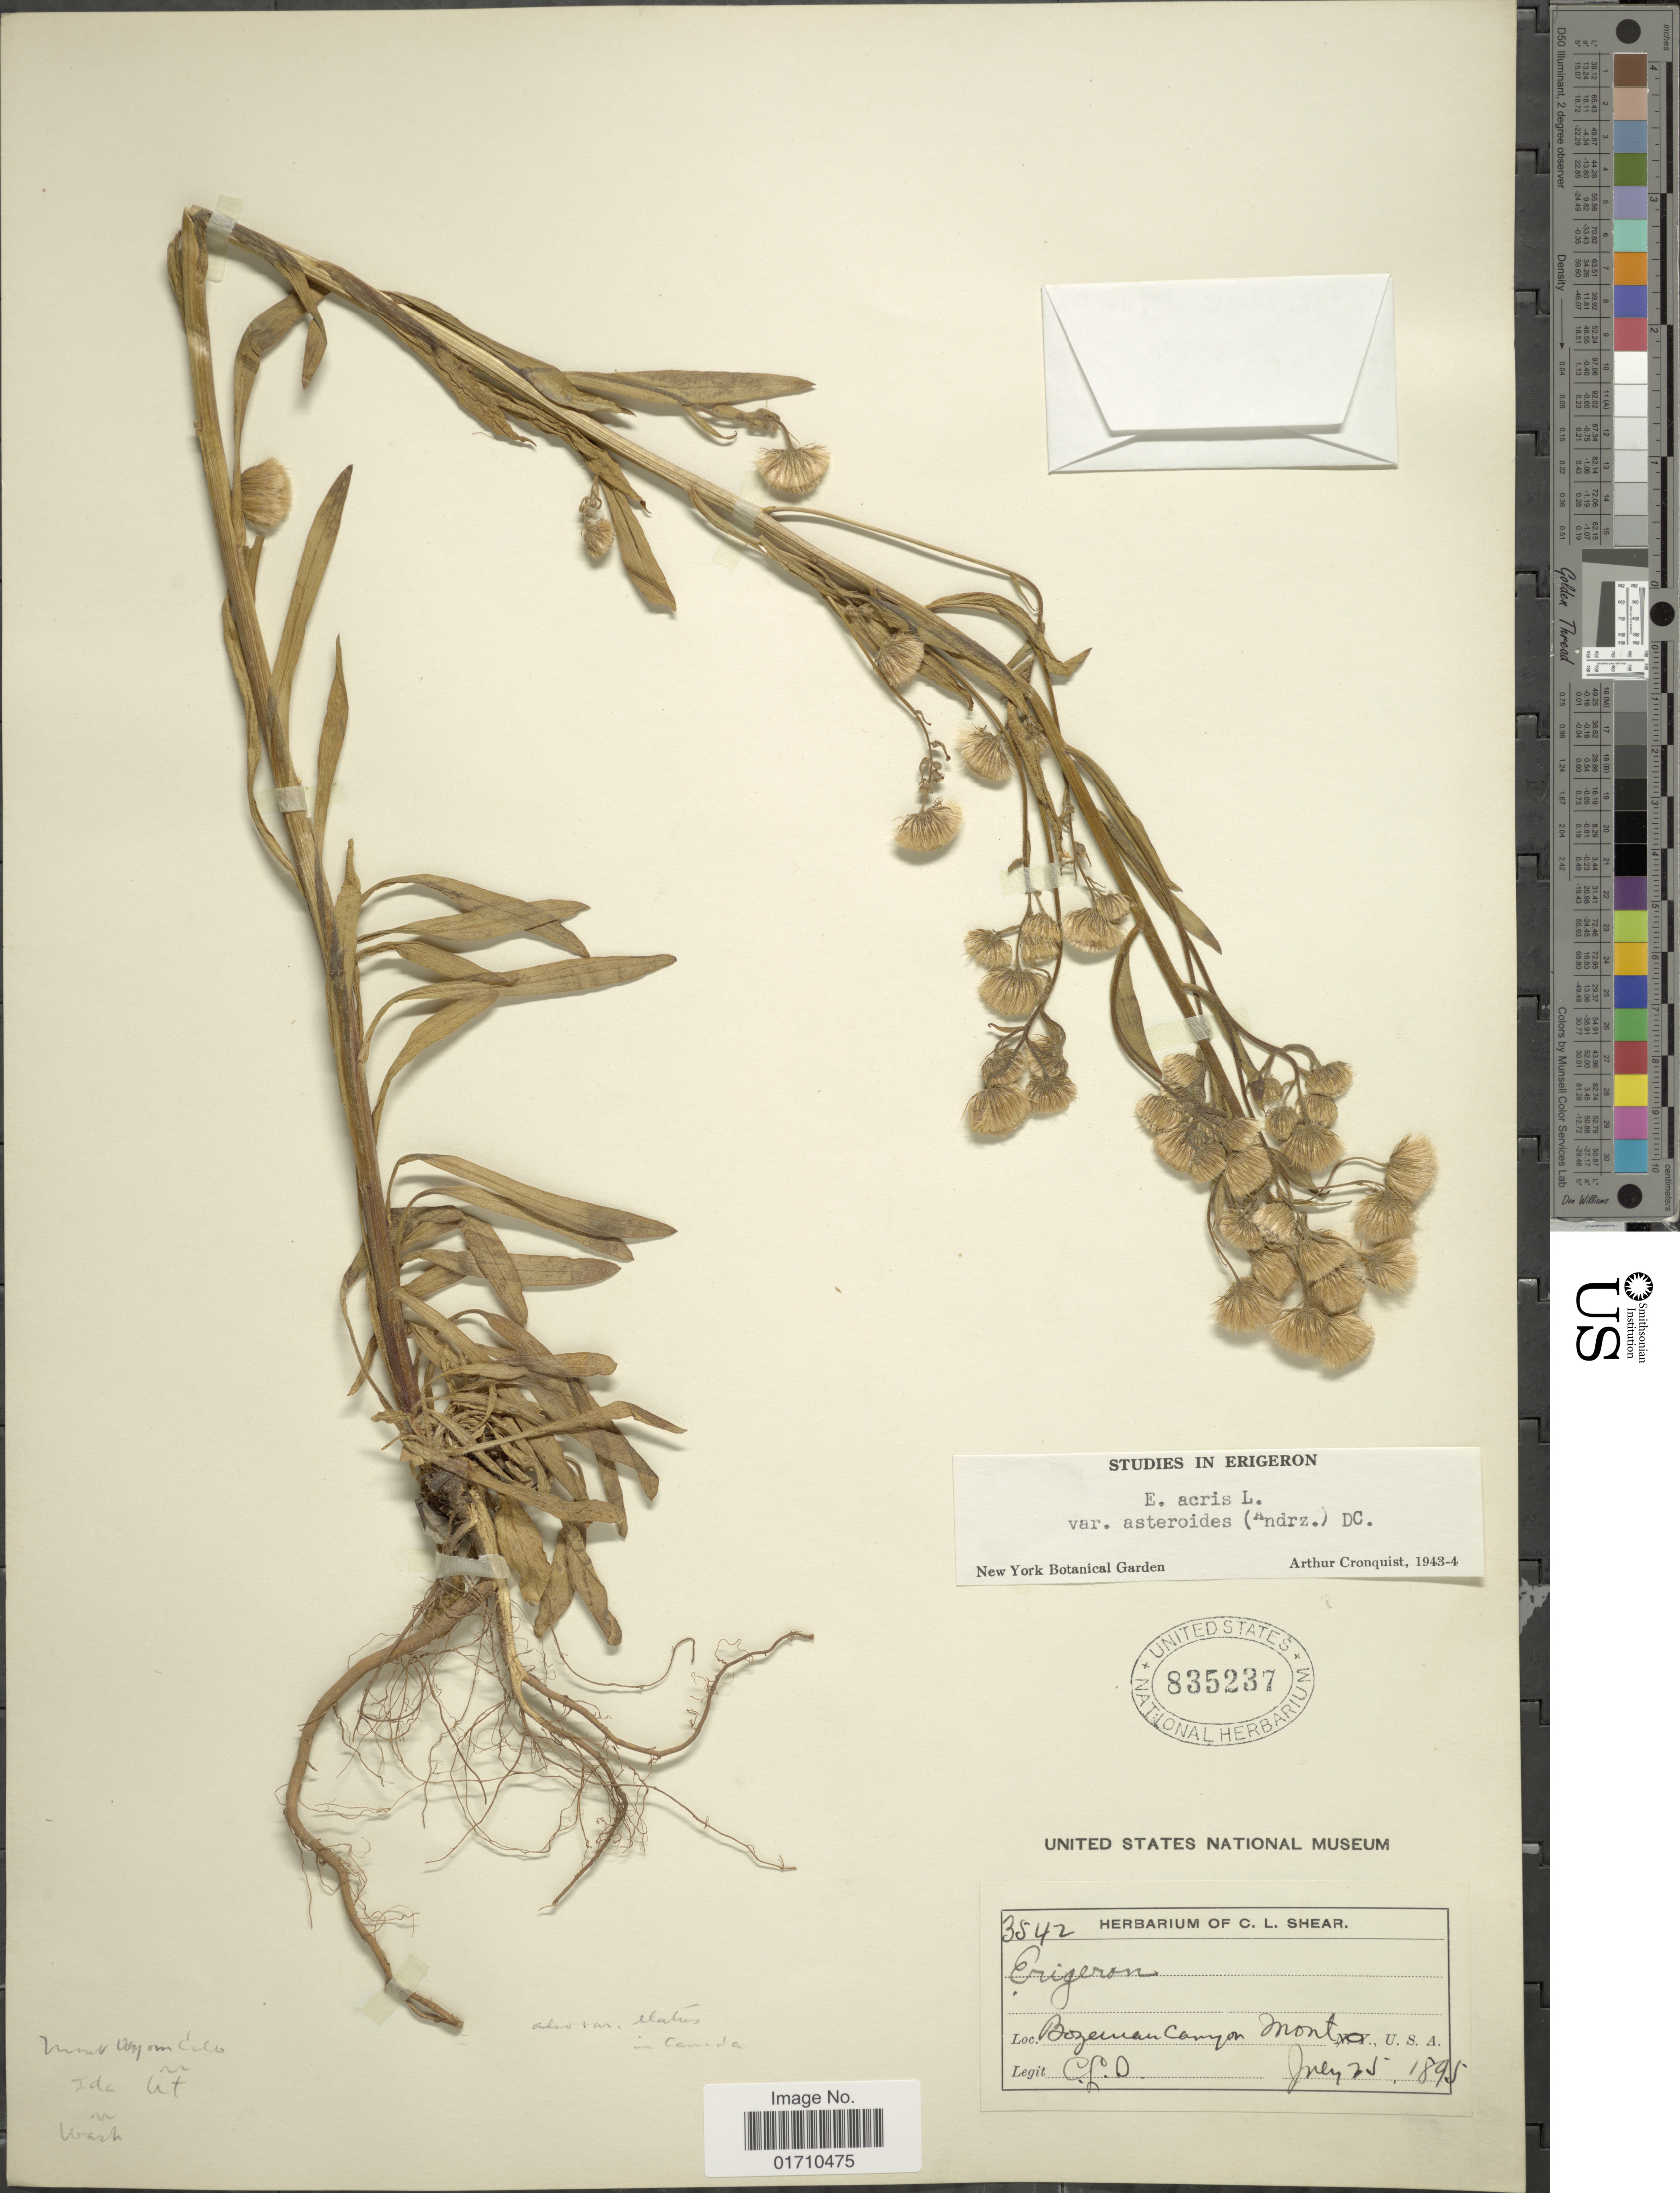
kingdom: Plantae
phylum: Tracheophyta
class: Magnoliopsida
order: Asterales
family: Asteraceae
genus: Erigeron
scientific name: Erigeron acris var. asteroides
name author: (Andrz.) DC.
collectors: C. L. Shear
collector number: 3542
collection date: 1895-07-25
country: United States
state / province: Montana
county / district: Gallatin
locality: Bozeman Canyon,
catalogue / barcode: US 835237